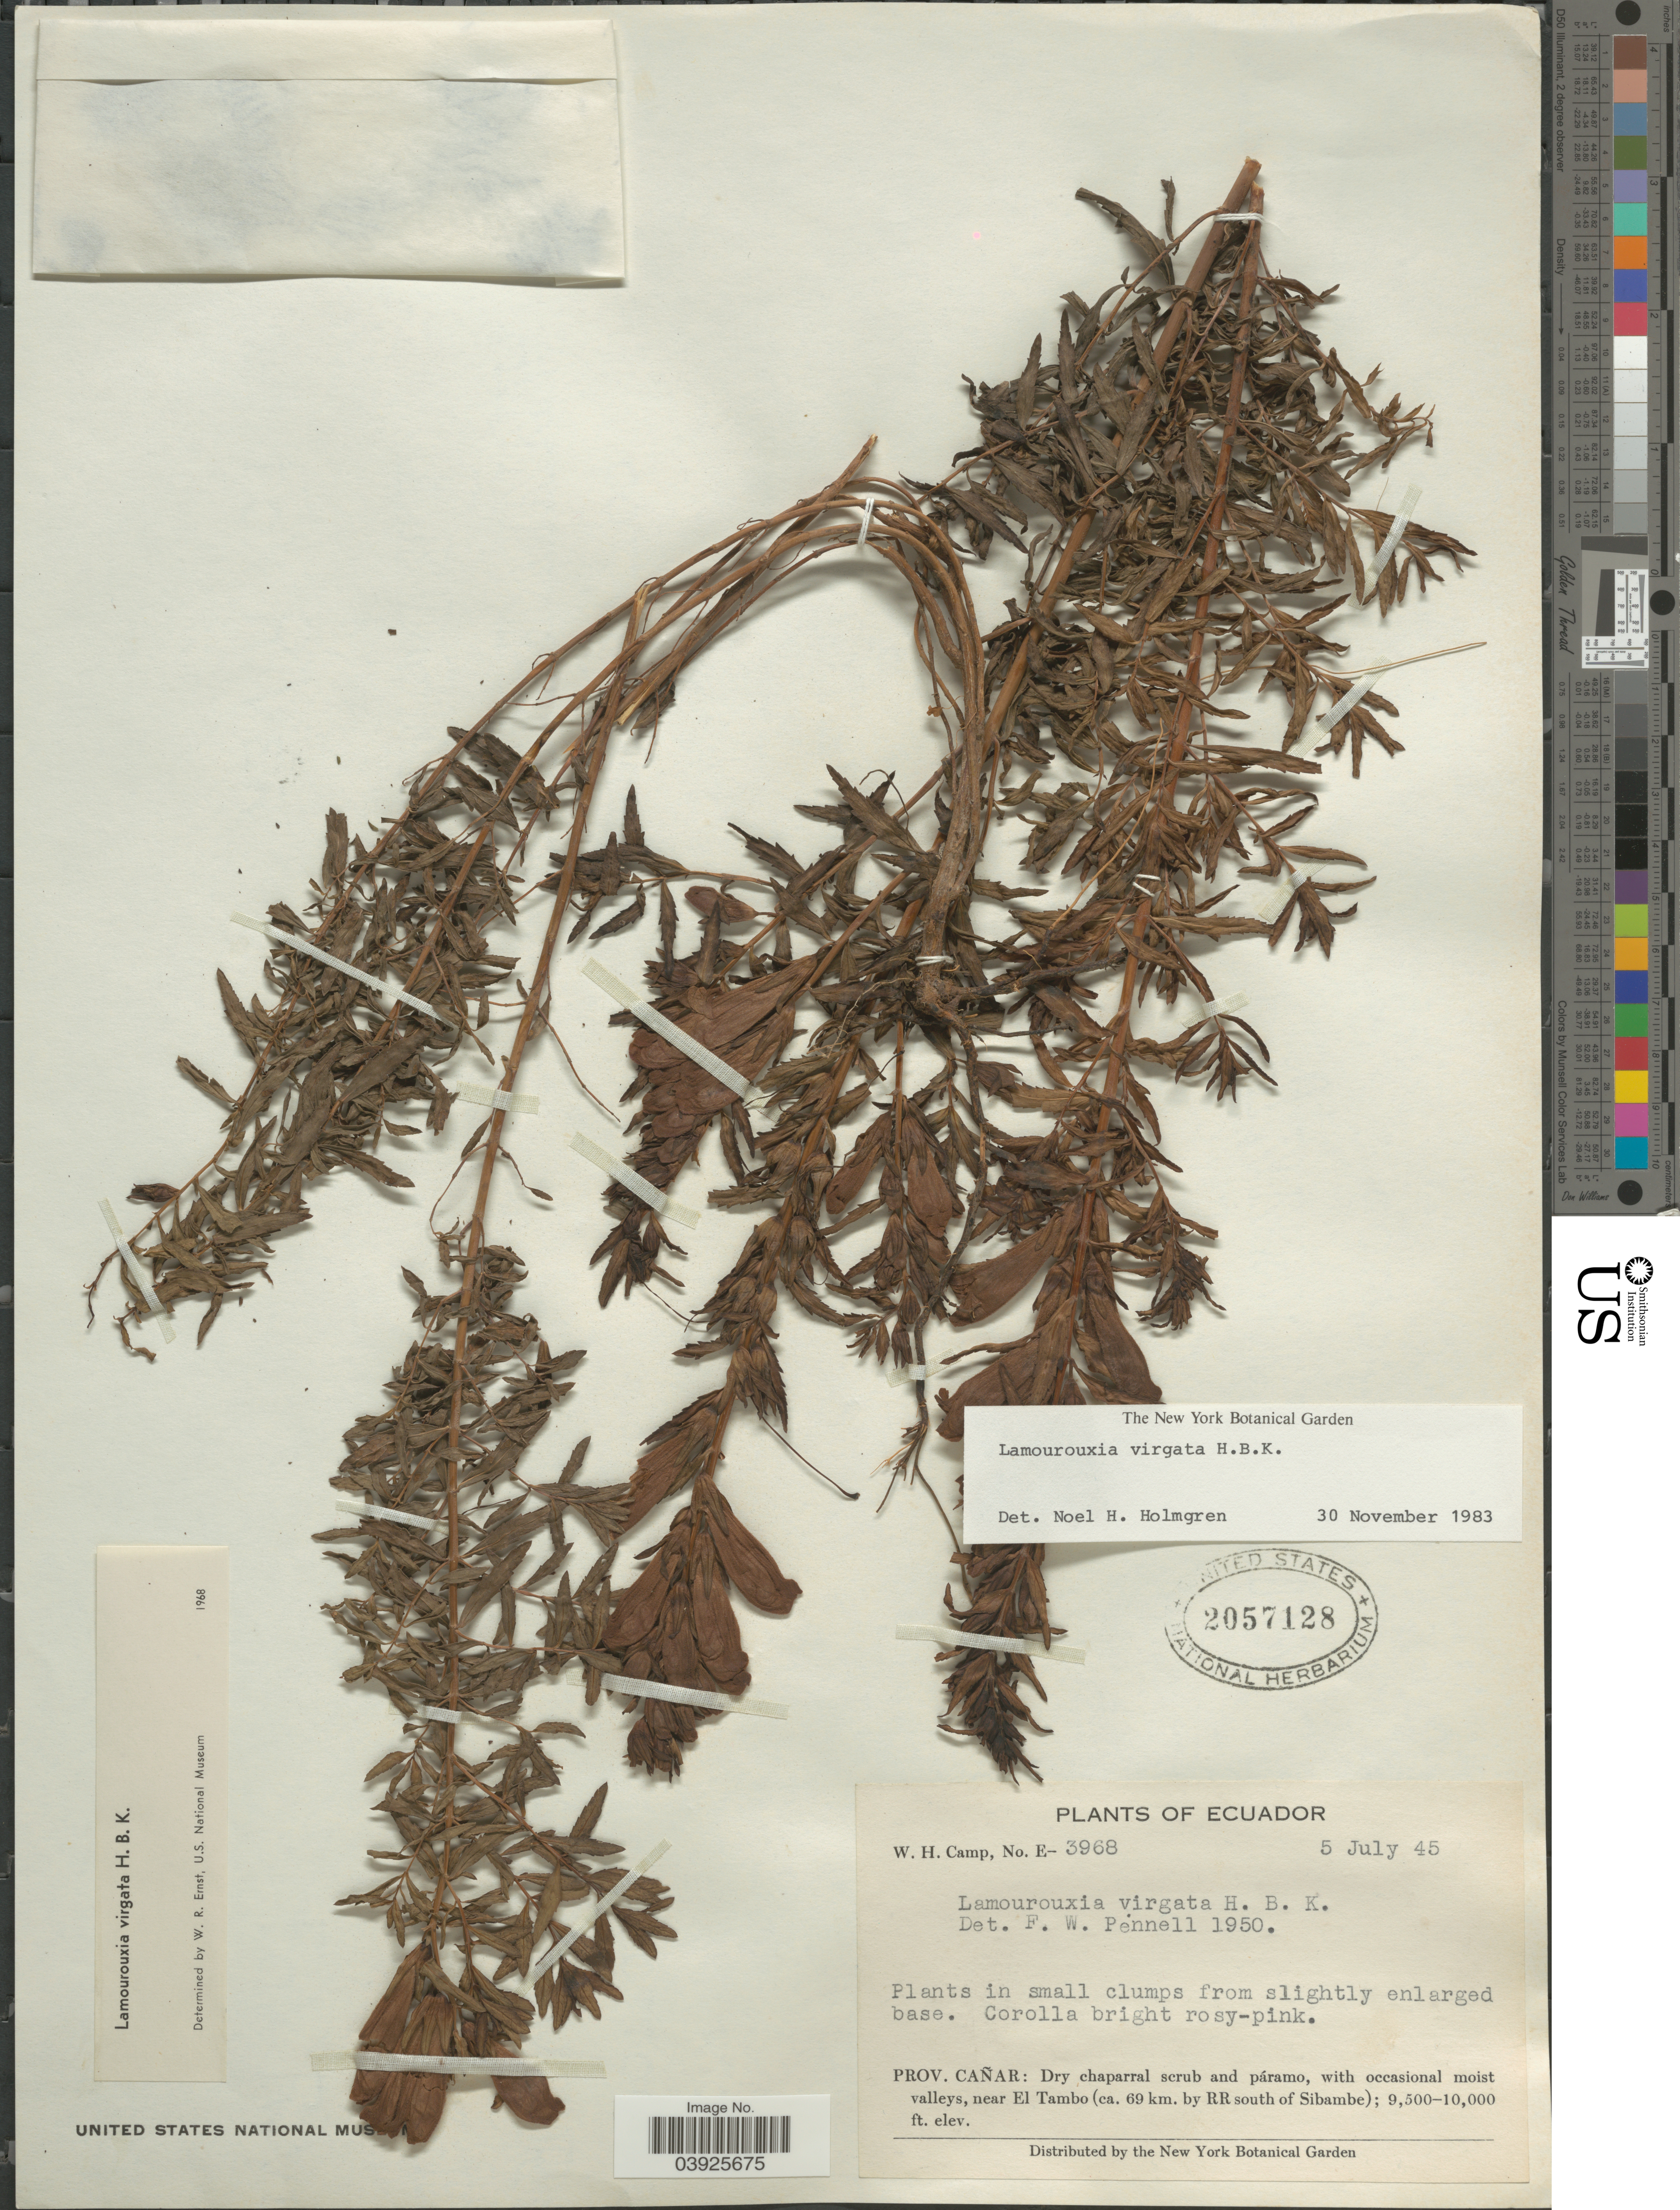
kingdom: Plantae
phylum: Tracheophyta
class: Magnoliopsida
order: Lamiales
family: Orobanchaceae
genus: Lamourouxia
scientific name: Lamourouxia virgata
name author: Kunth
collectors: W. H. Camp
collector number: E-3968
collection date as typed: Transcribed d/m/y: 5/7/45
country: Ecuador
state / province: Cañar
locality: Dry chaparral scrub and páramo, with occasional moist valleys, near El Tambo (ca. 69 km. by RR south of Sibambe).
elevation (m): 2896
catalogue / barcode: US 2057128